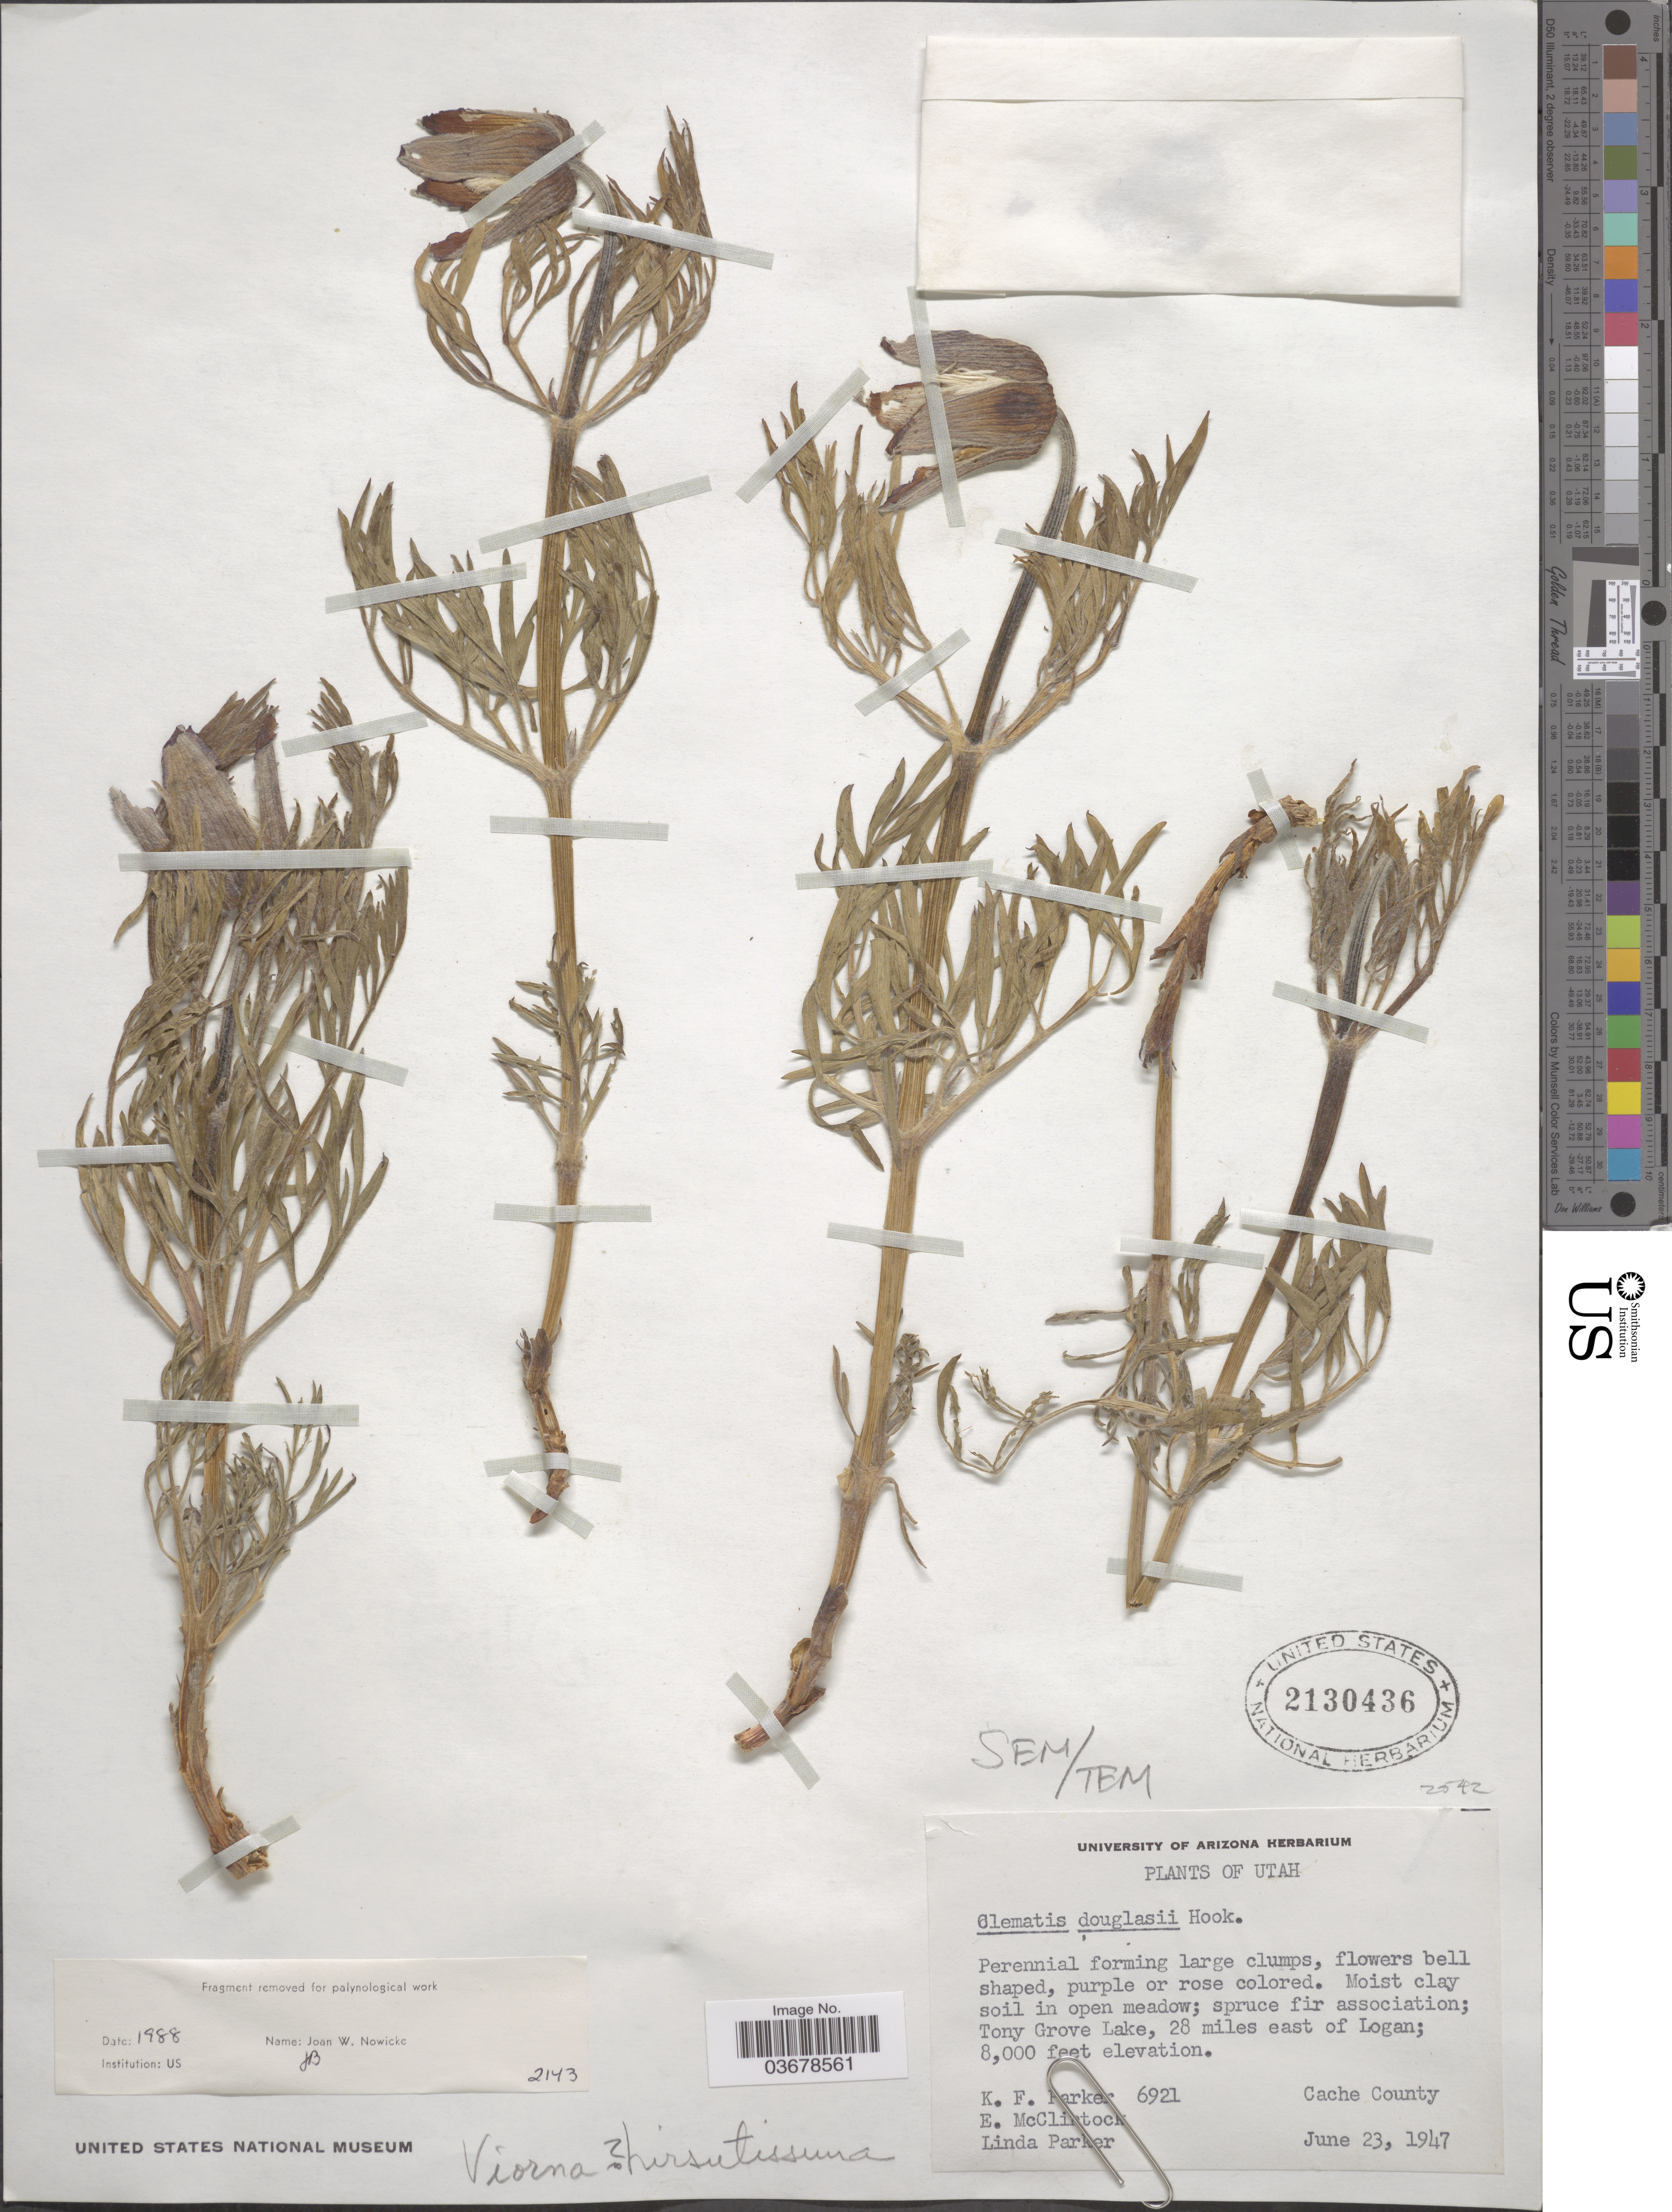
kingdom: Plantae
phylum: Tracheophyta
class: Magnoliopsida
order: Ranunculales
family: Ranunculaceae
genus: Clematis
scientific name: Clematis hirsutissima var. hirsutissima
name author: Pursh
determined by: Strong, M. T., (US), Smithsonian Institution - National Museum of Natural History (UNITED STATES)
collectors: K. F. Parker, E. McClintock & L. Parker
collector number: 6921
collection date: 1947-06-23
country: United States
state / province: Utah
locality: Tony Grove Lake, 28 miles east of Logan. Cache County.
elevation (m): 2438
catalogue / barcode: US 2130436